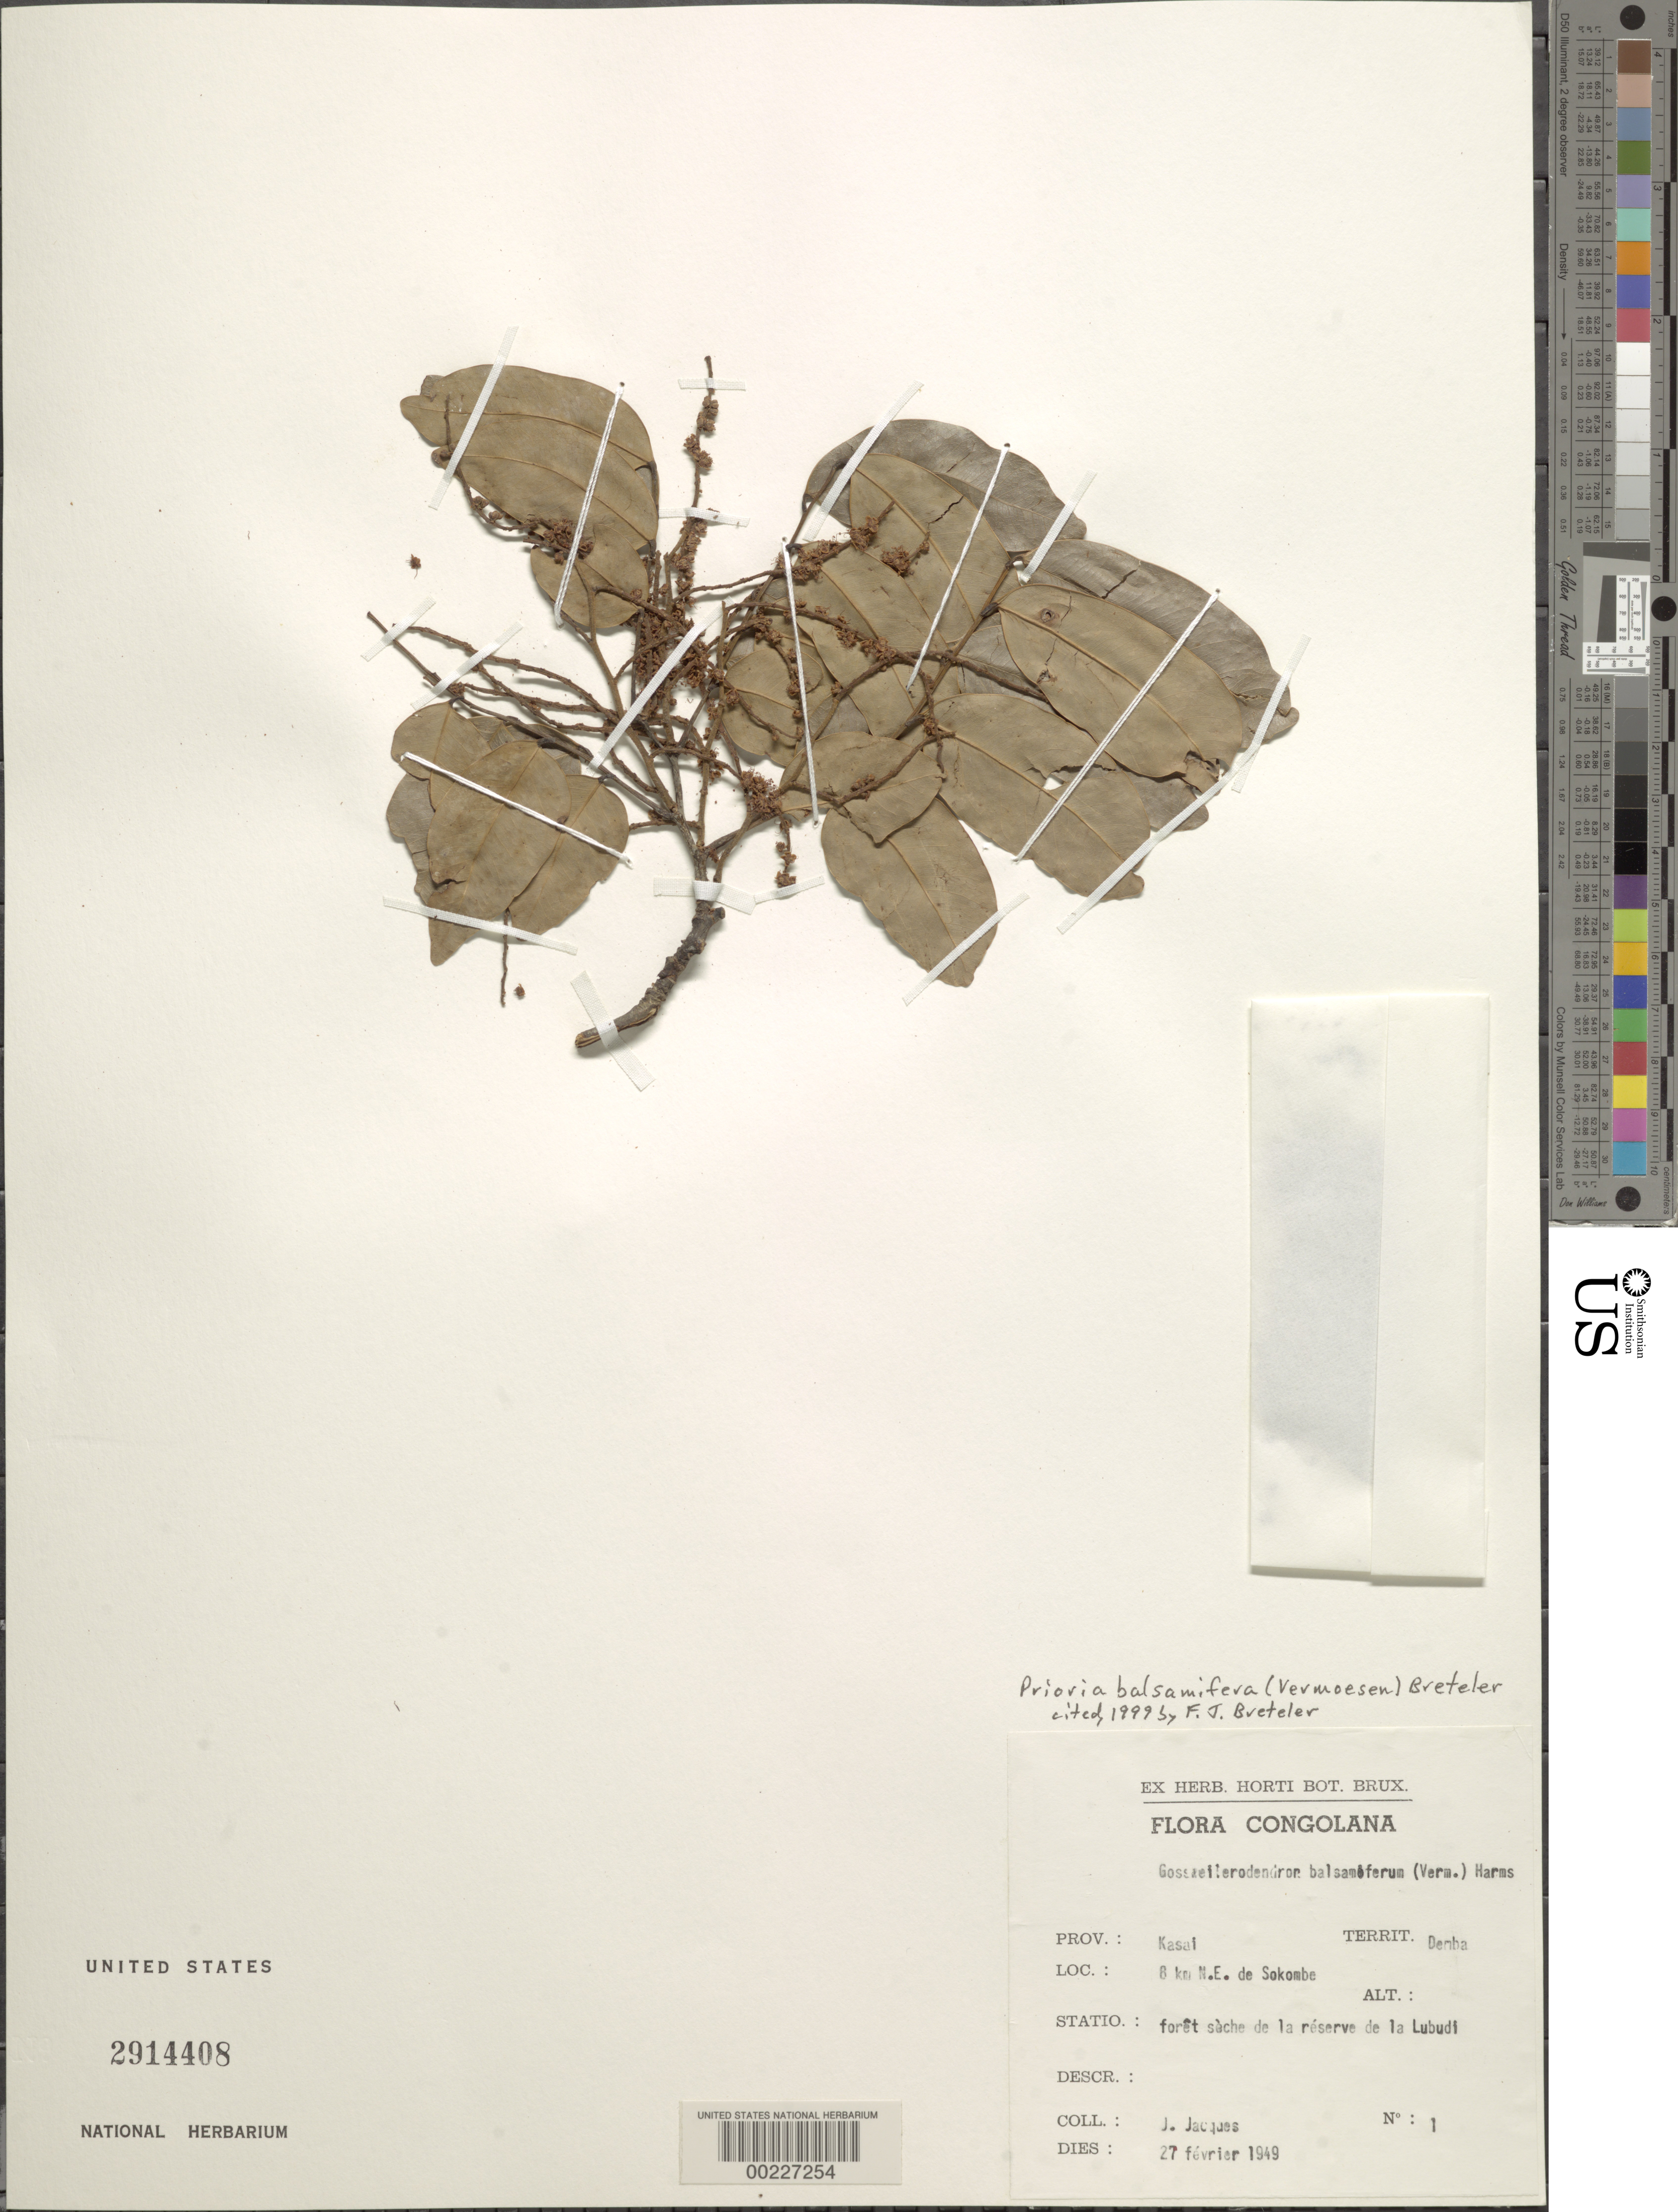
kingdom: Plantae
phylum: Tracheophyta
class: Magnoliopsida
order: Fabales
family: Fabaceae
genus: Gossweilerodendron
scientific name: Gossweilerodendron balsamiferum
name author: (Vermoesen) Harms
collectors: J. Jacques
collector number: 1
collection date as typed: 27 Feb 1949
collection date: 1949-02-27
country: Congo, Democratic Republic of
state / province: Kasaï-Central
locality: Demba Terr., 8 km NE of Sokombe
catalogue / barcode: US 2914408